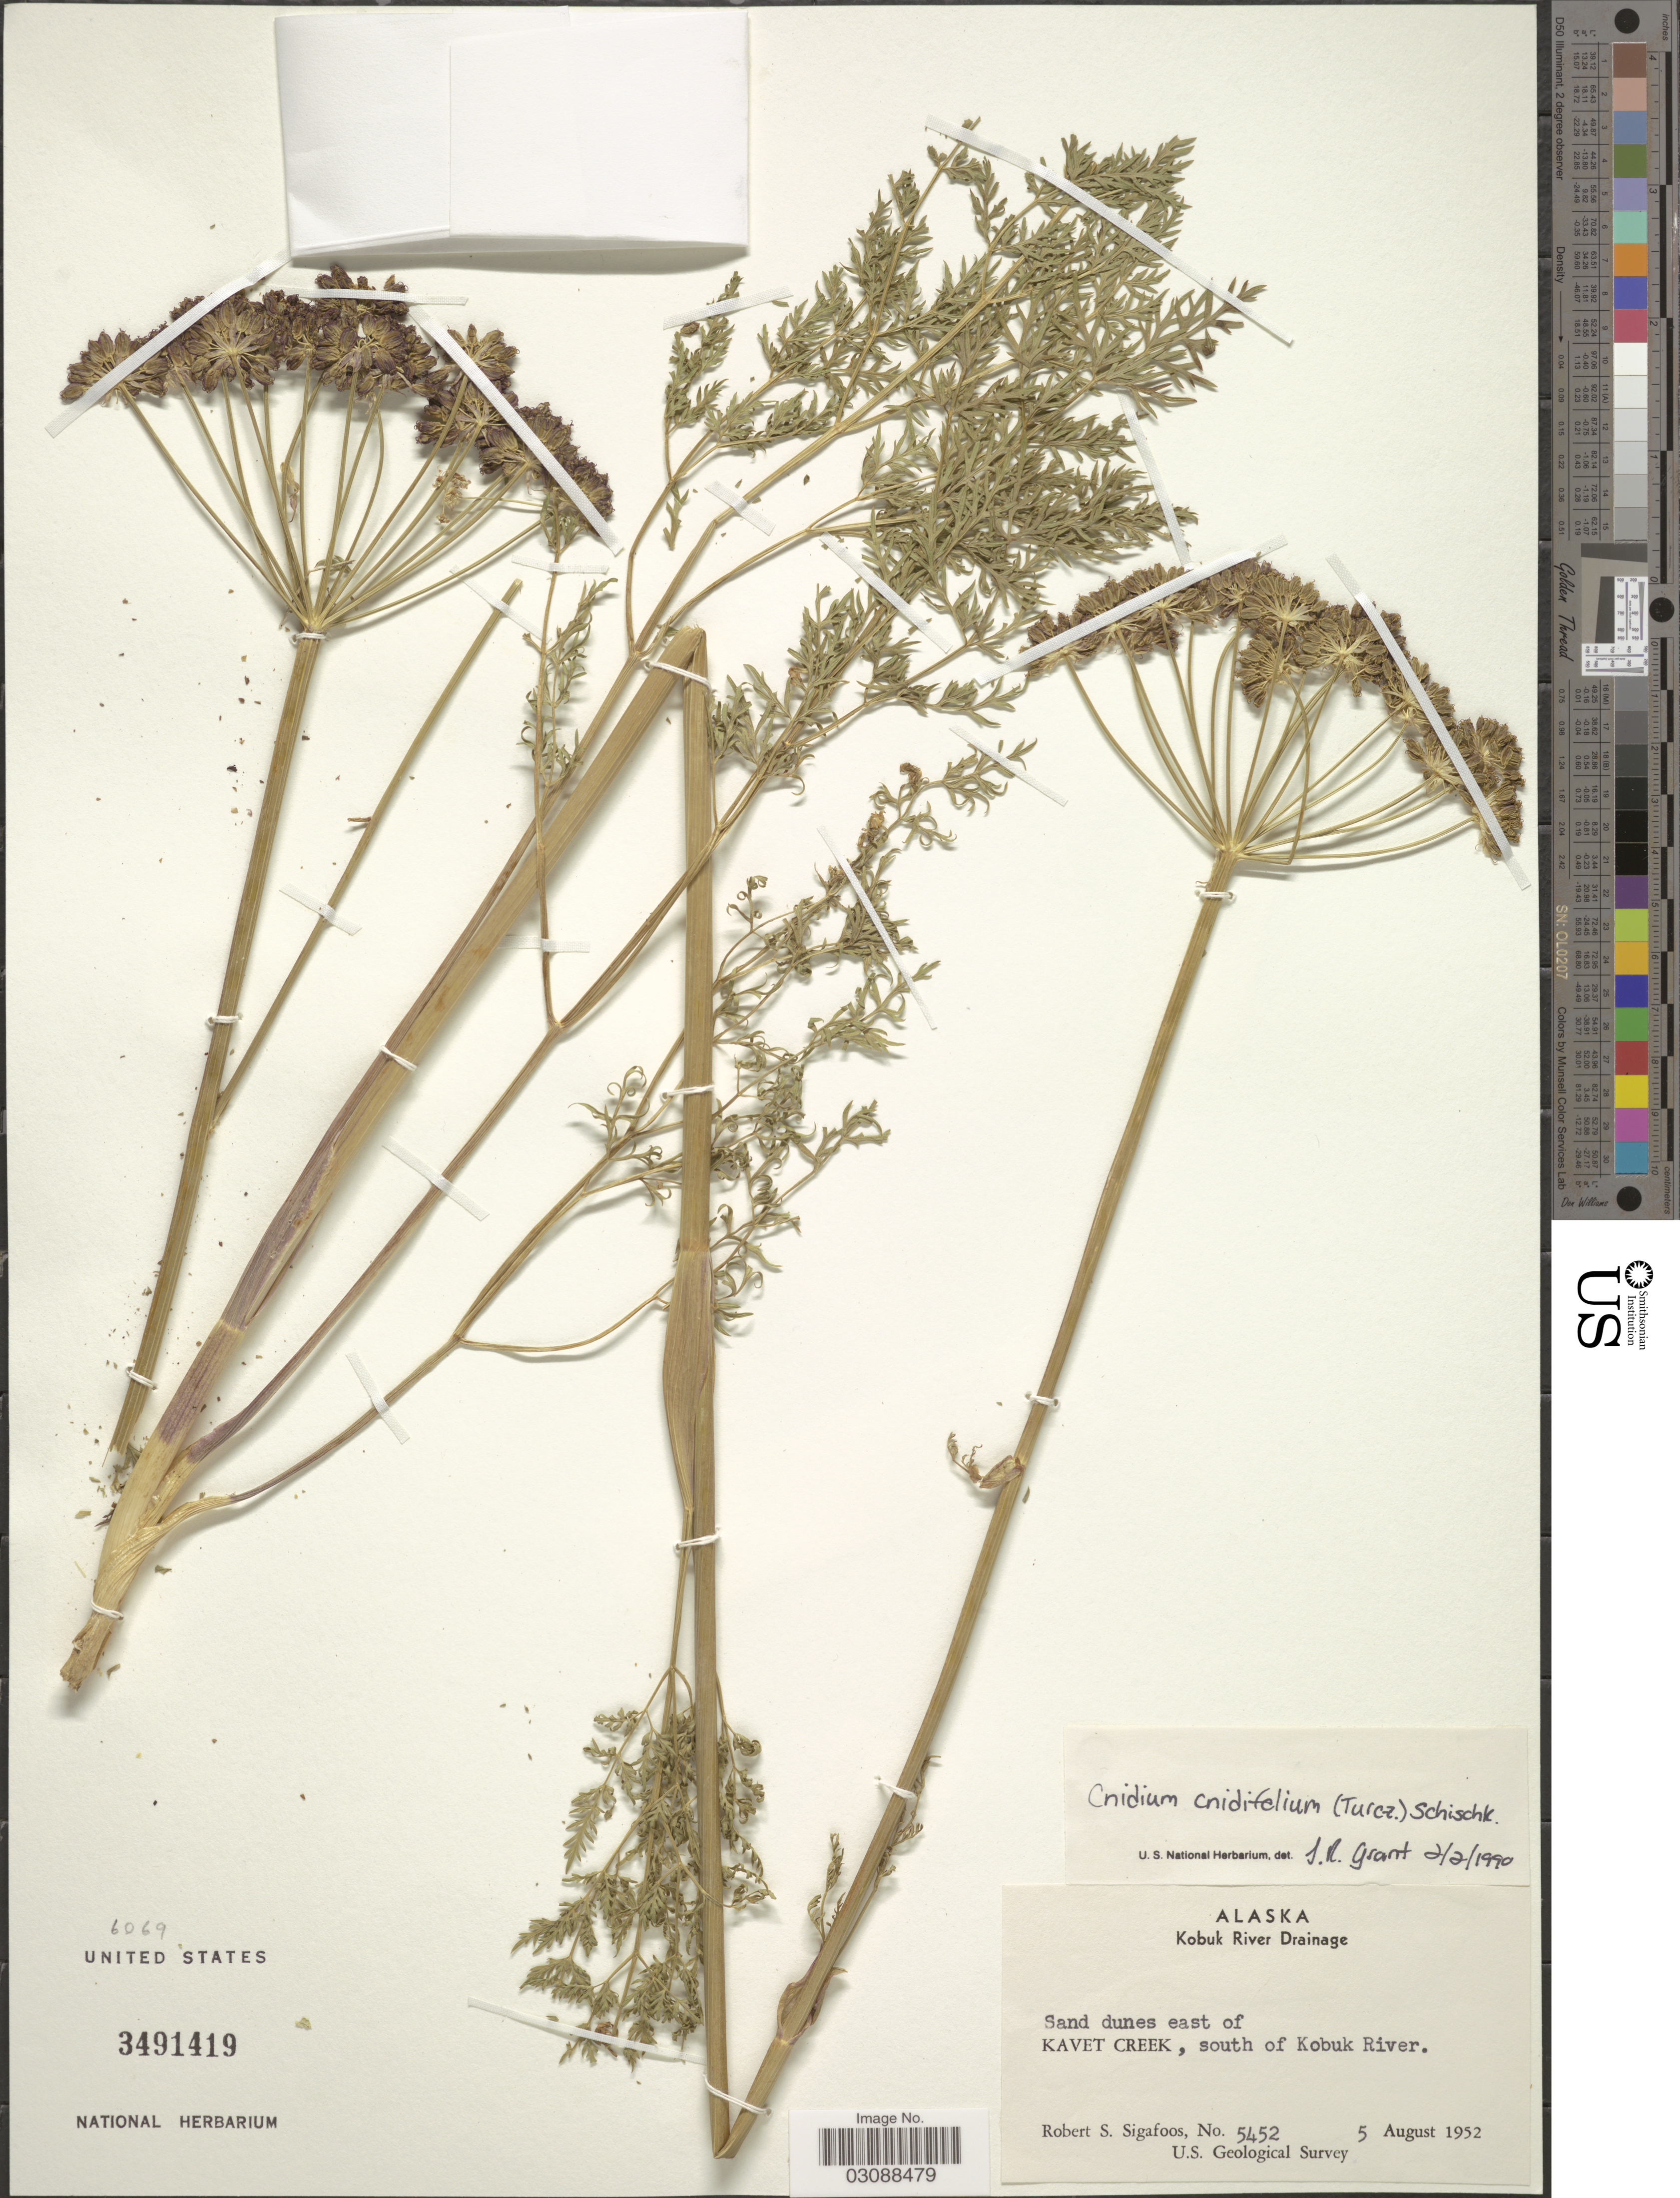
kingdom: Plantae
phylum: Tracheophyta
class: Magnoliopsida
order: Apiales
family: Apiaceae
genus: Cnidium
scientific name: Cnidium cnidiifolium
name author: (Turcz.) Schischk.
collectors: R. Sigafoos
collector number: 5452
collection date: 1952-08-05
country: United States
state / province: Alaska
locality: Kobuk River Drainage. Sand dunes east of Kavet Creek, south of Kobuk River.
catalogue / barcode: US 3491419